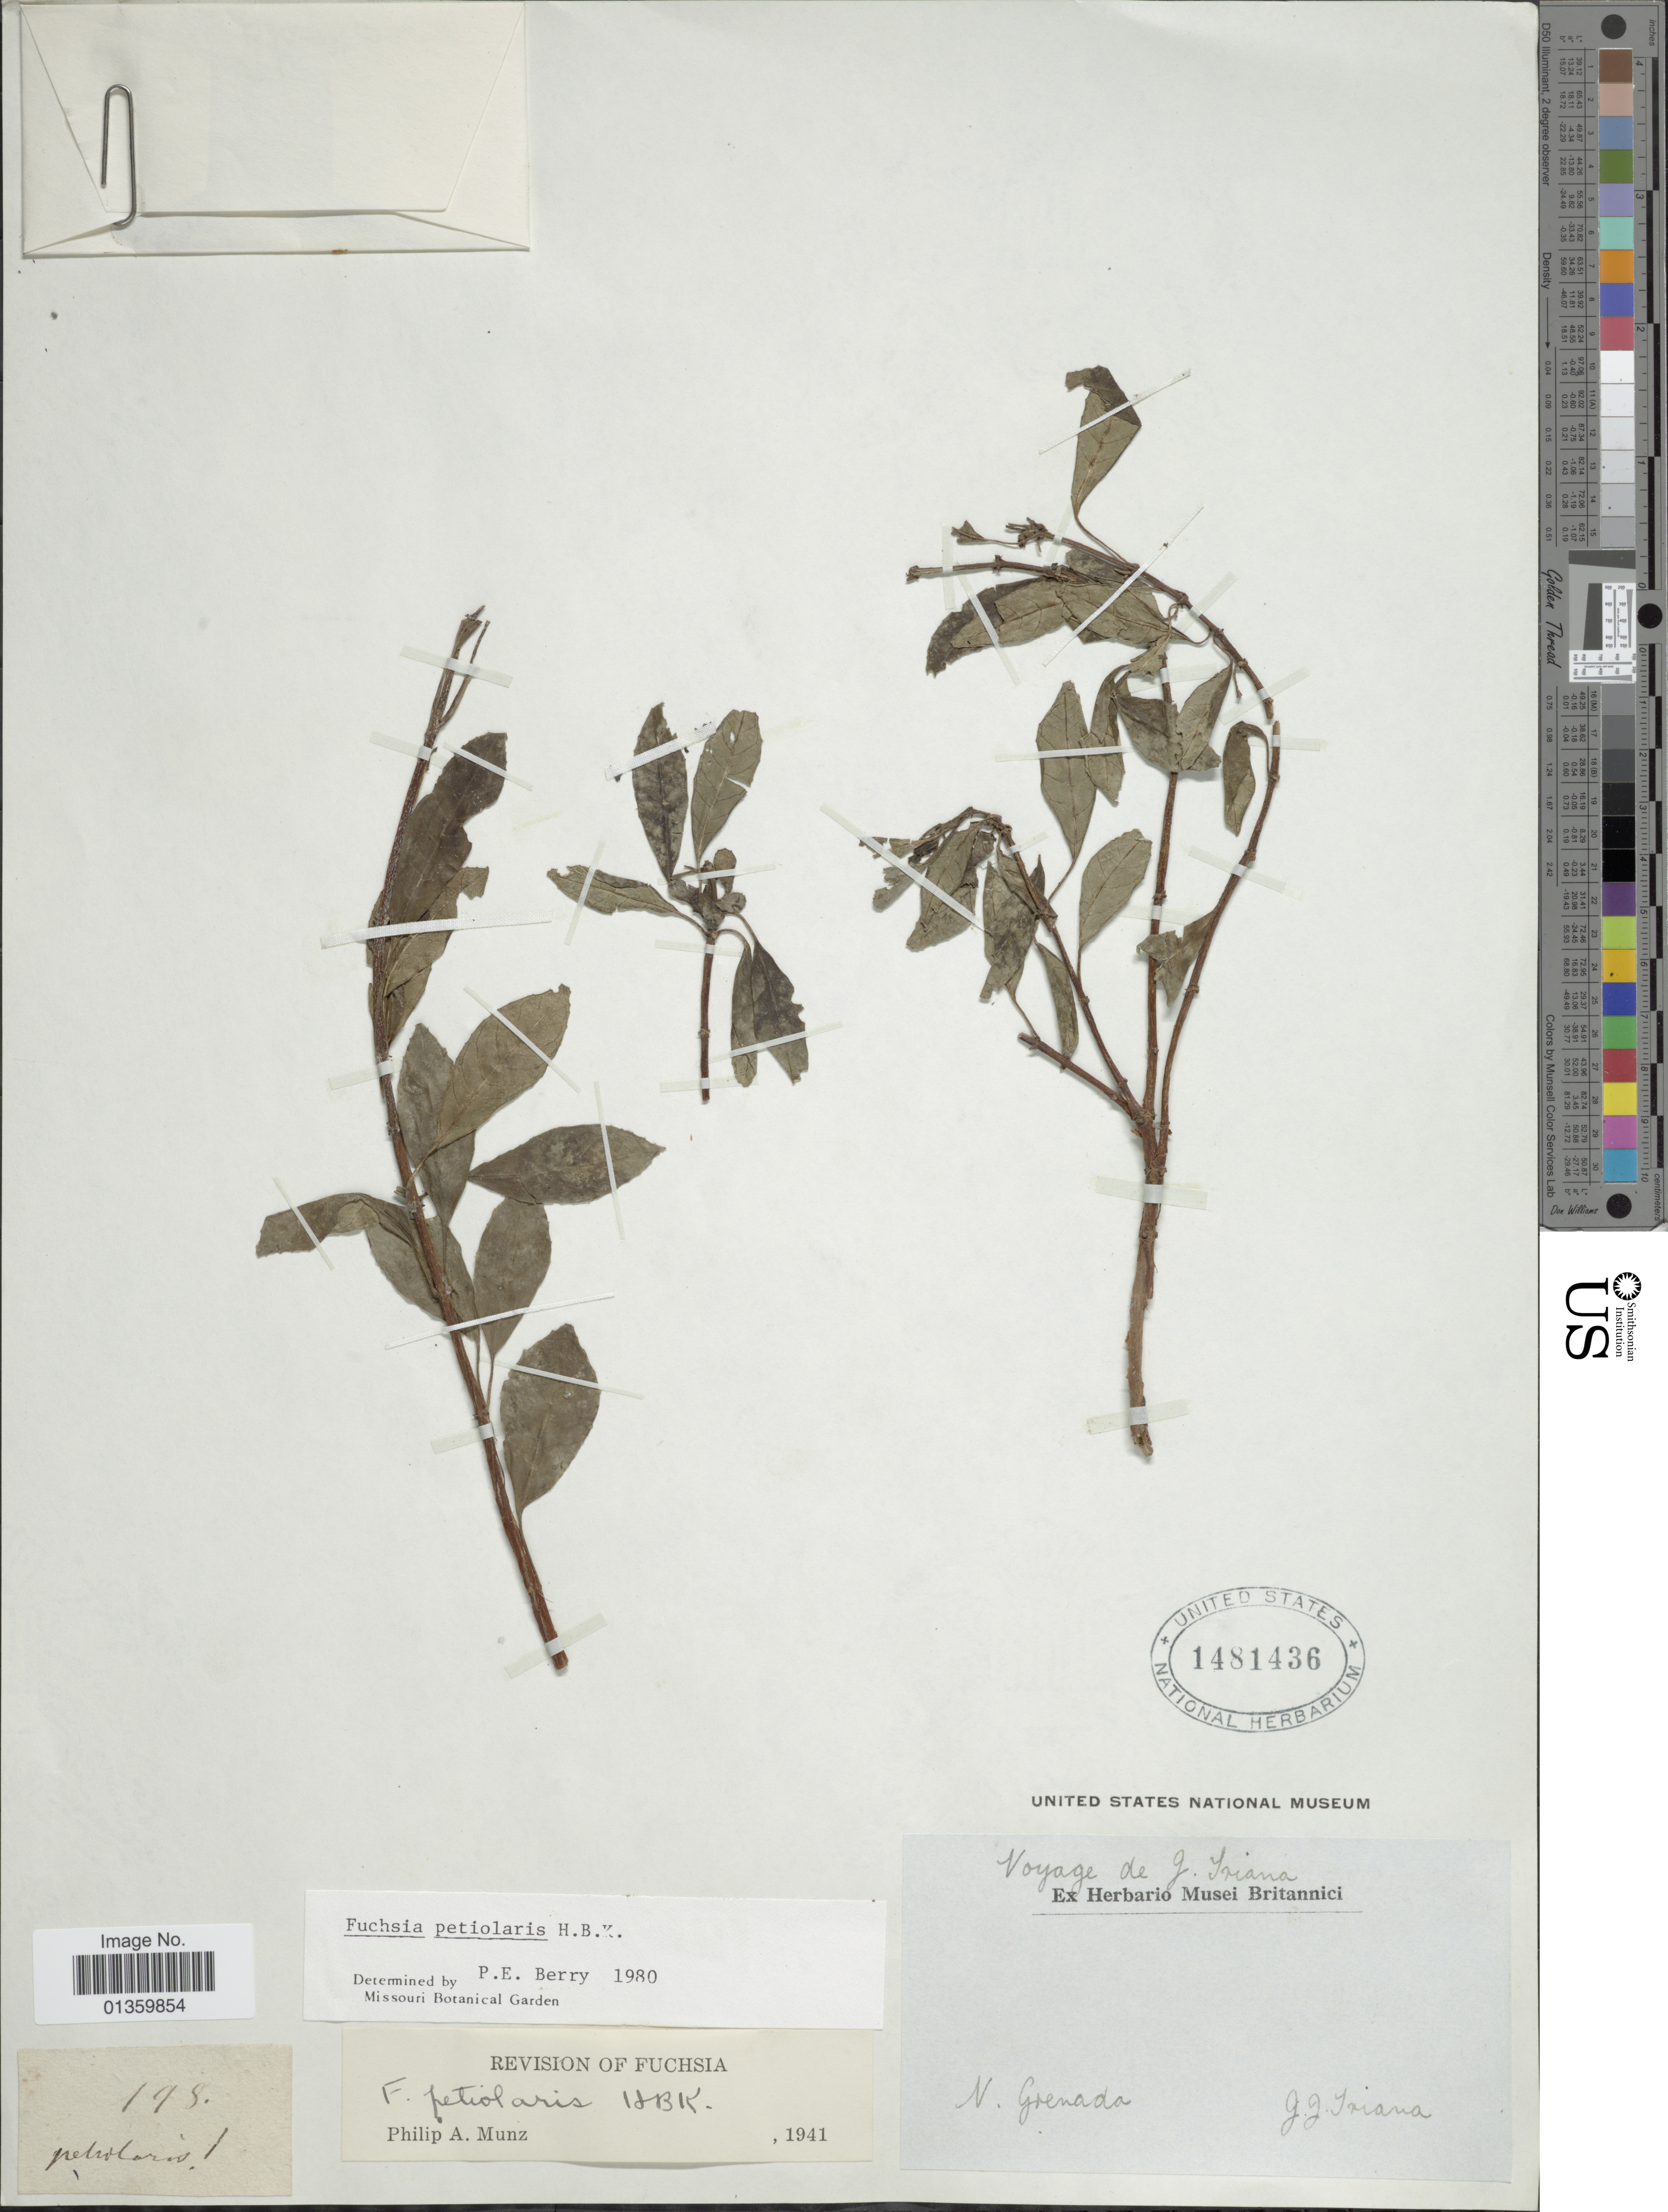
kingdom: Plantae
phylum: Tracheophyta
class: Magnoliopsida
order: Myrtales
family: Onagraceae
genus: Fuchsia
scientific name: Fuchsia petiolaris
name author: Kunth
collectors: J. J. Triana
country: Colombia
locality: N. Grenada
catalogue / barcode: US 1481436